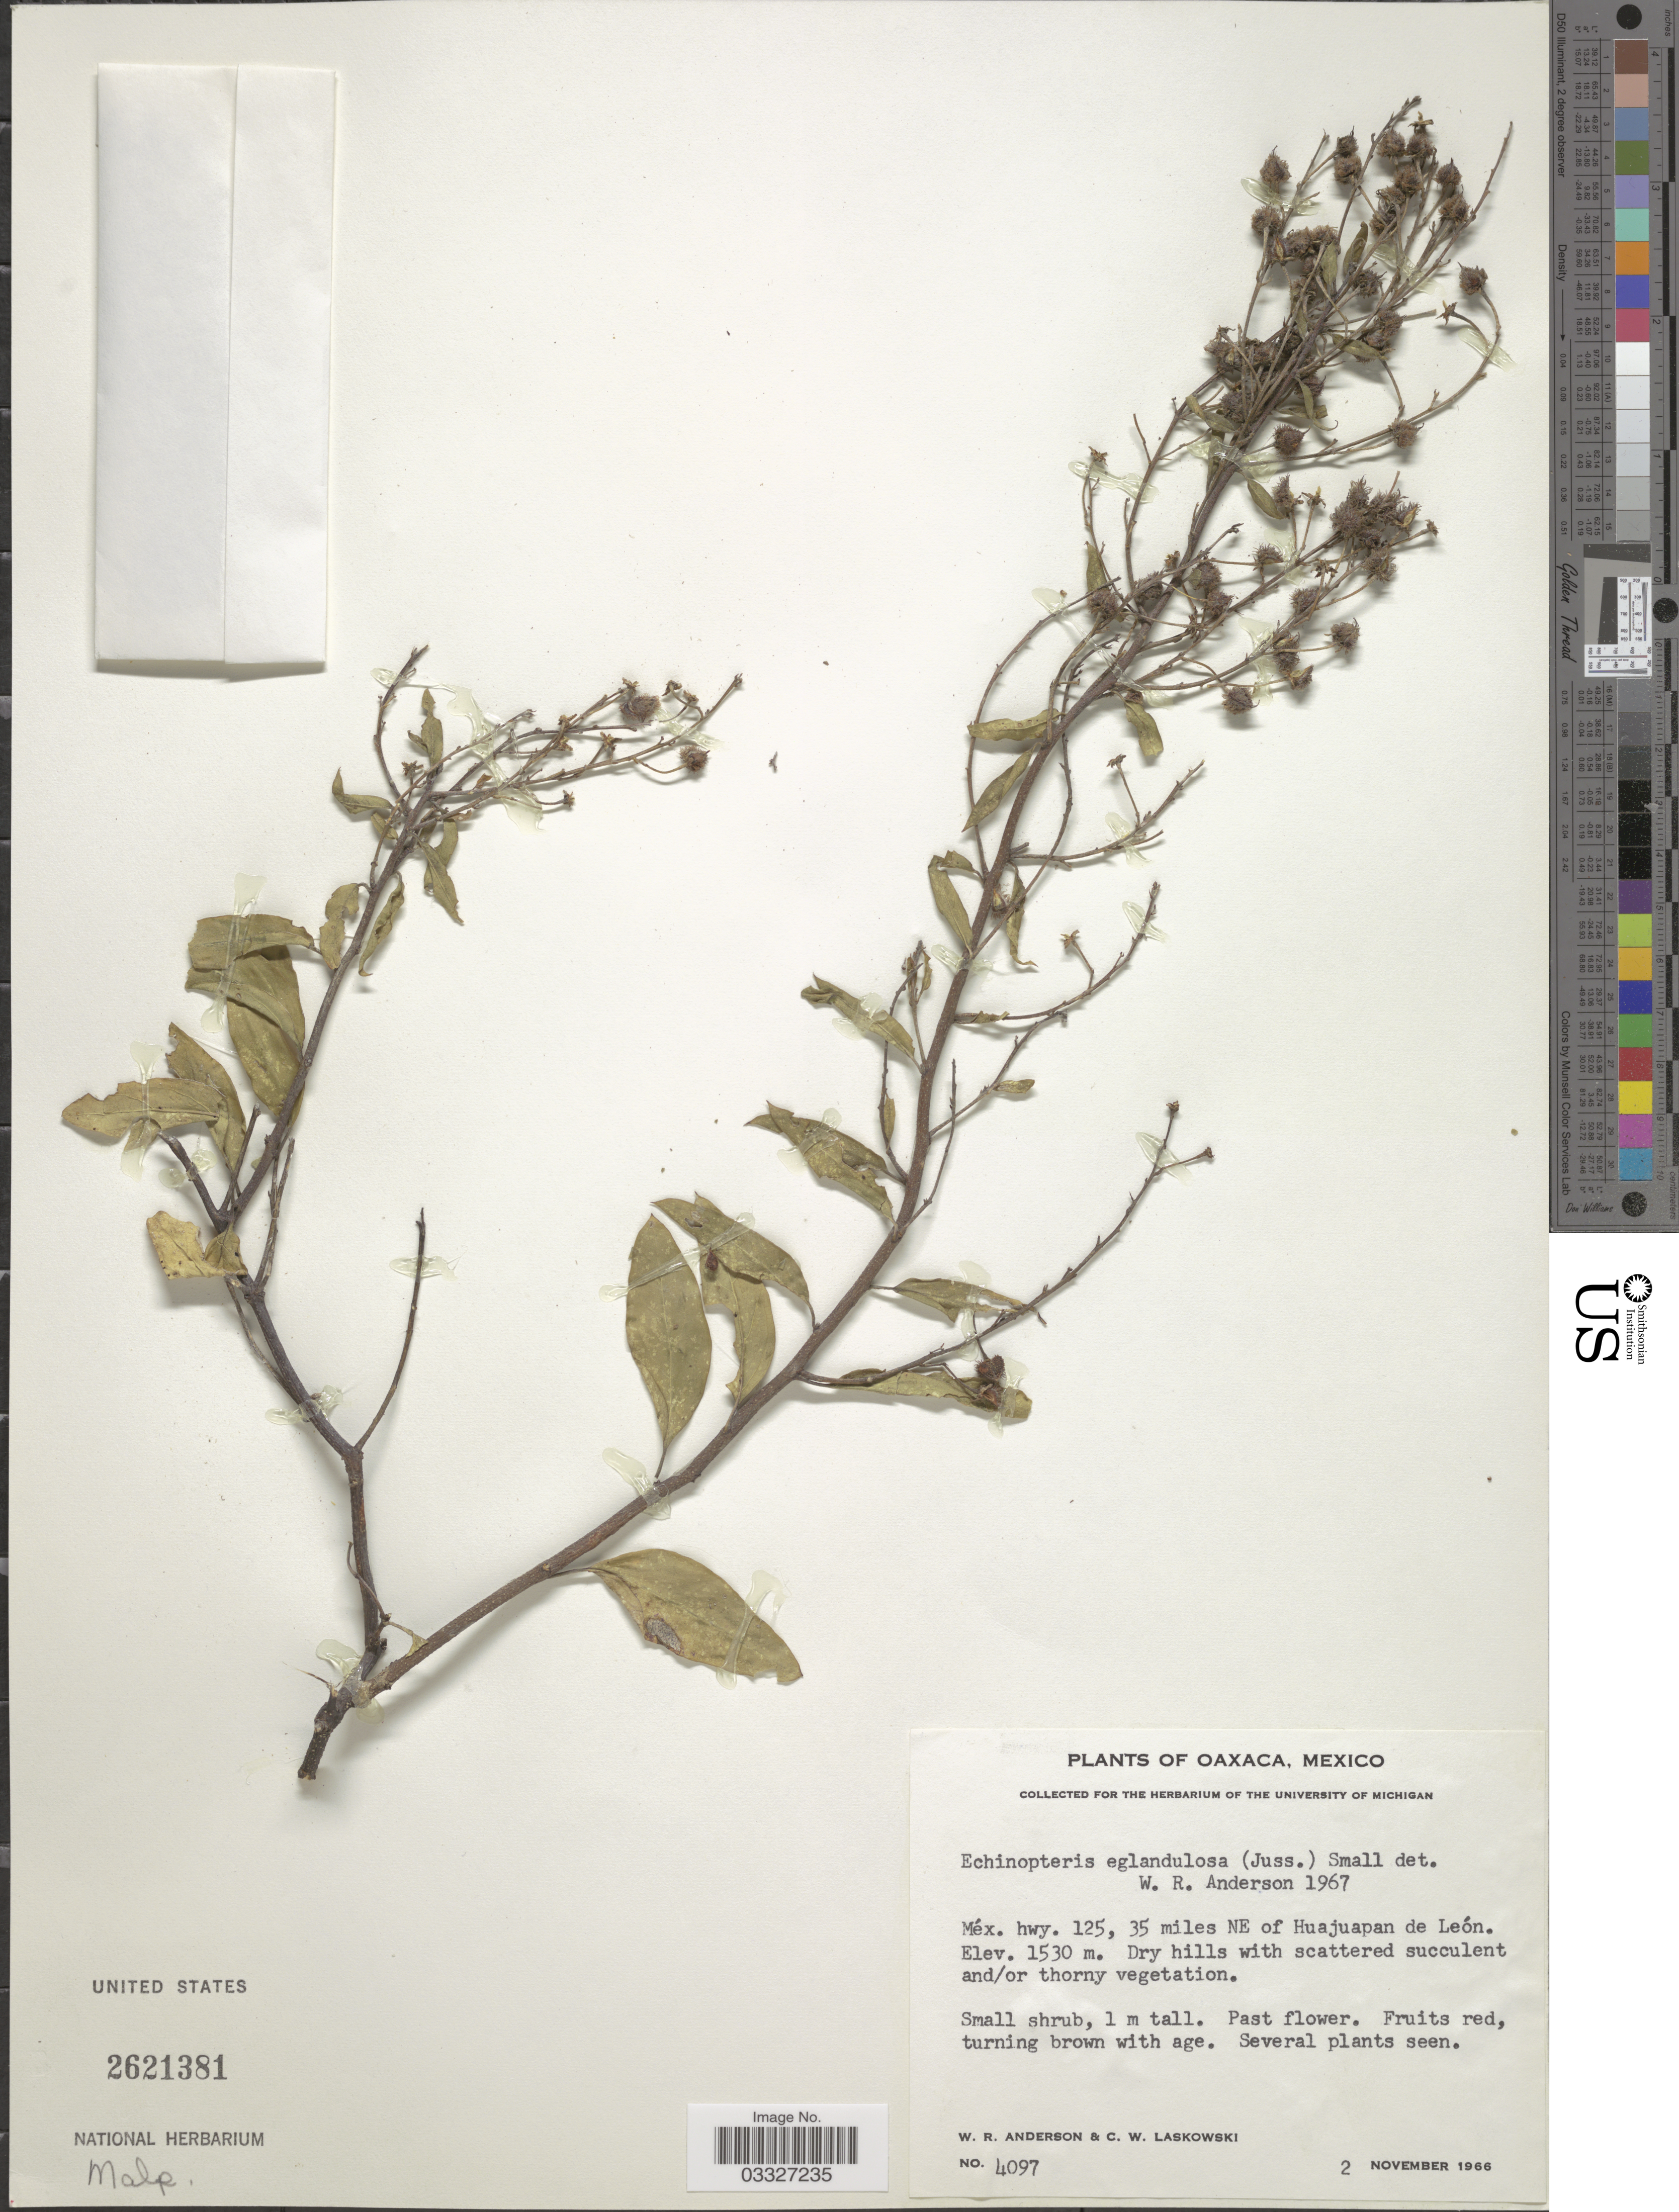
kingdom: Plantae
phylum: Tracheophyta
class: Magnoliopsida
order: Malpighiales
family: Malpighiaceae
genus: Echinopterys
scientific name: Echinopterys eglandulosa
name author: (A. Juss.) Small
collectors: W. Anderson & C. Laskowski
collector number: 4097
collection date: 1966-11-02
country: Mexico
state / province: Oaxaca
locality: Méx. hwy. 125, 35 miles NE of Huajuapan de León.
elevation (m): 1530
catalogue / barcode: US 2621381